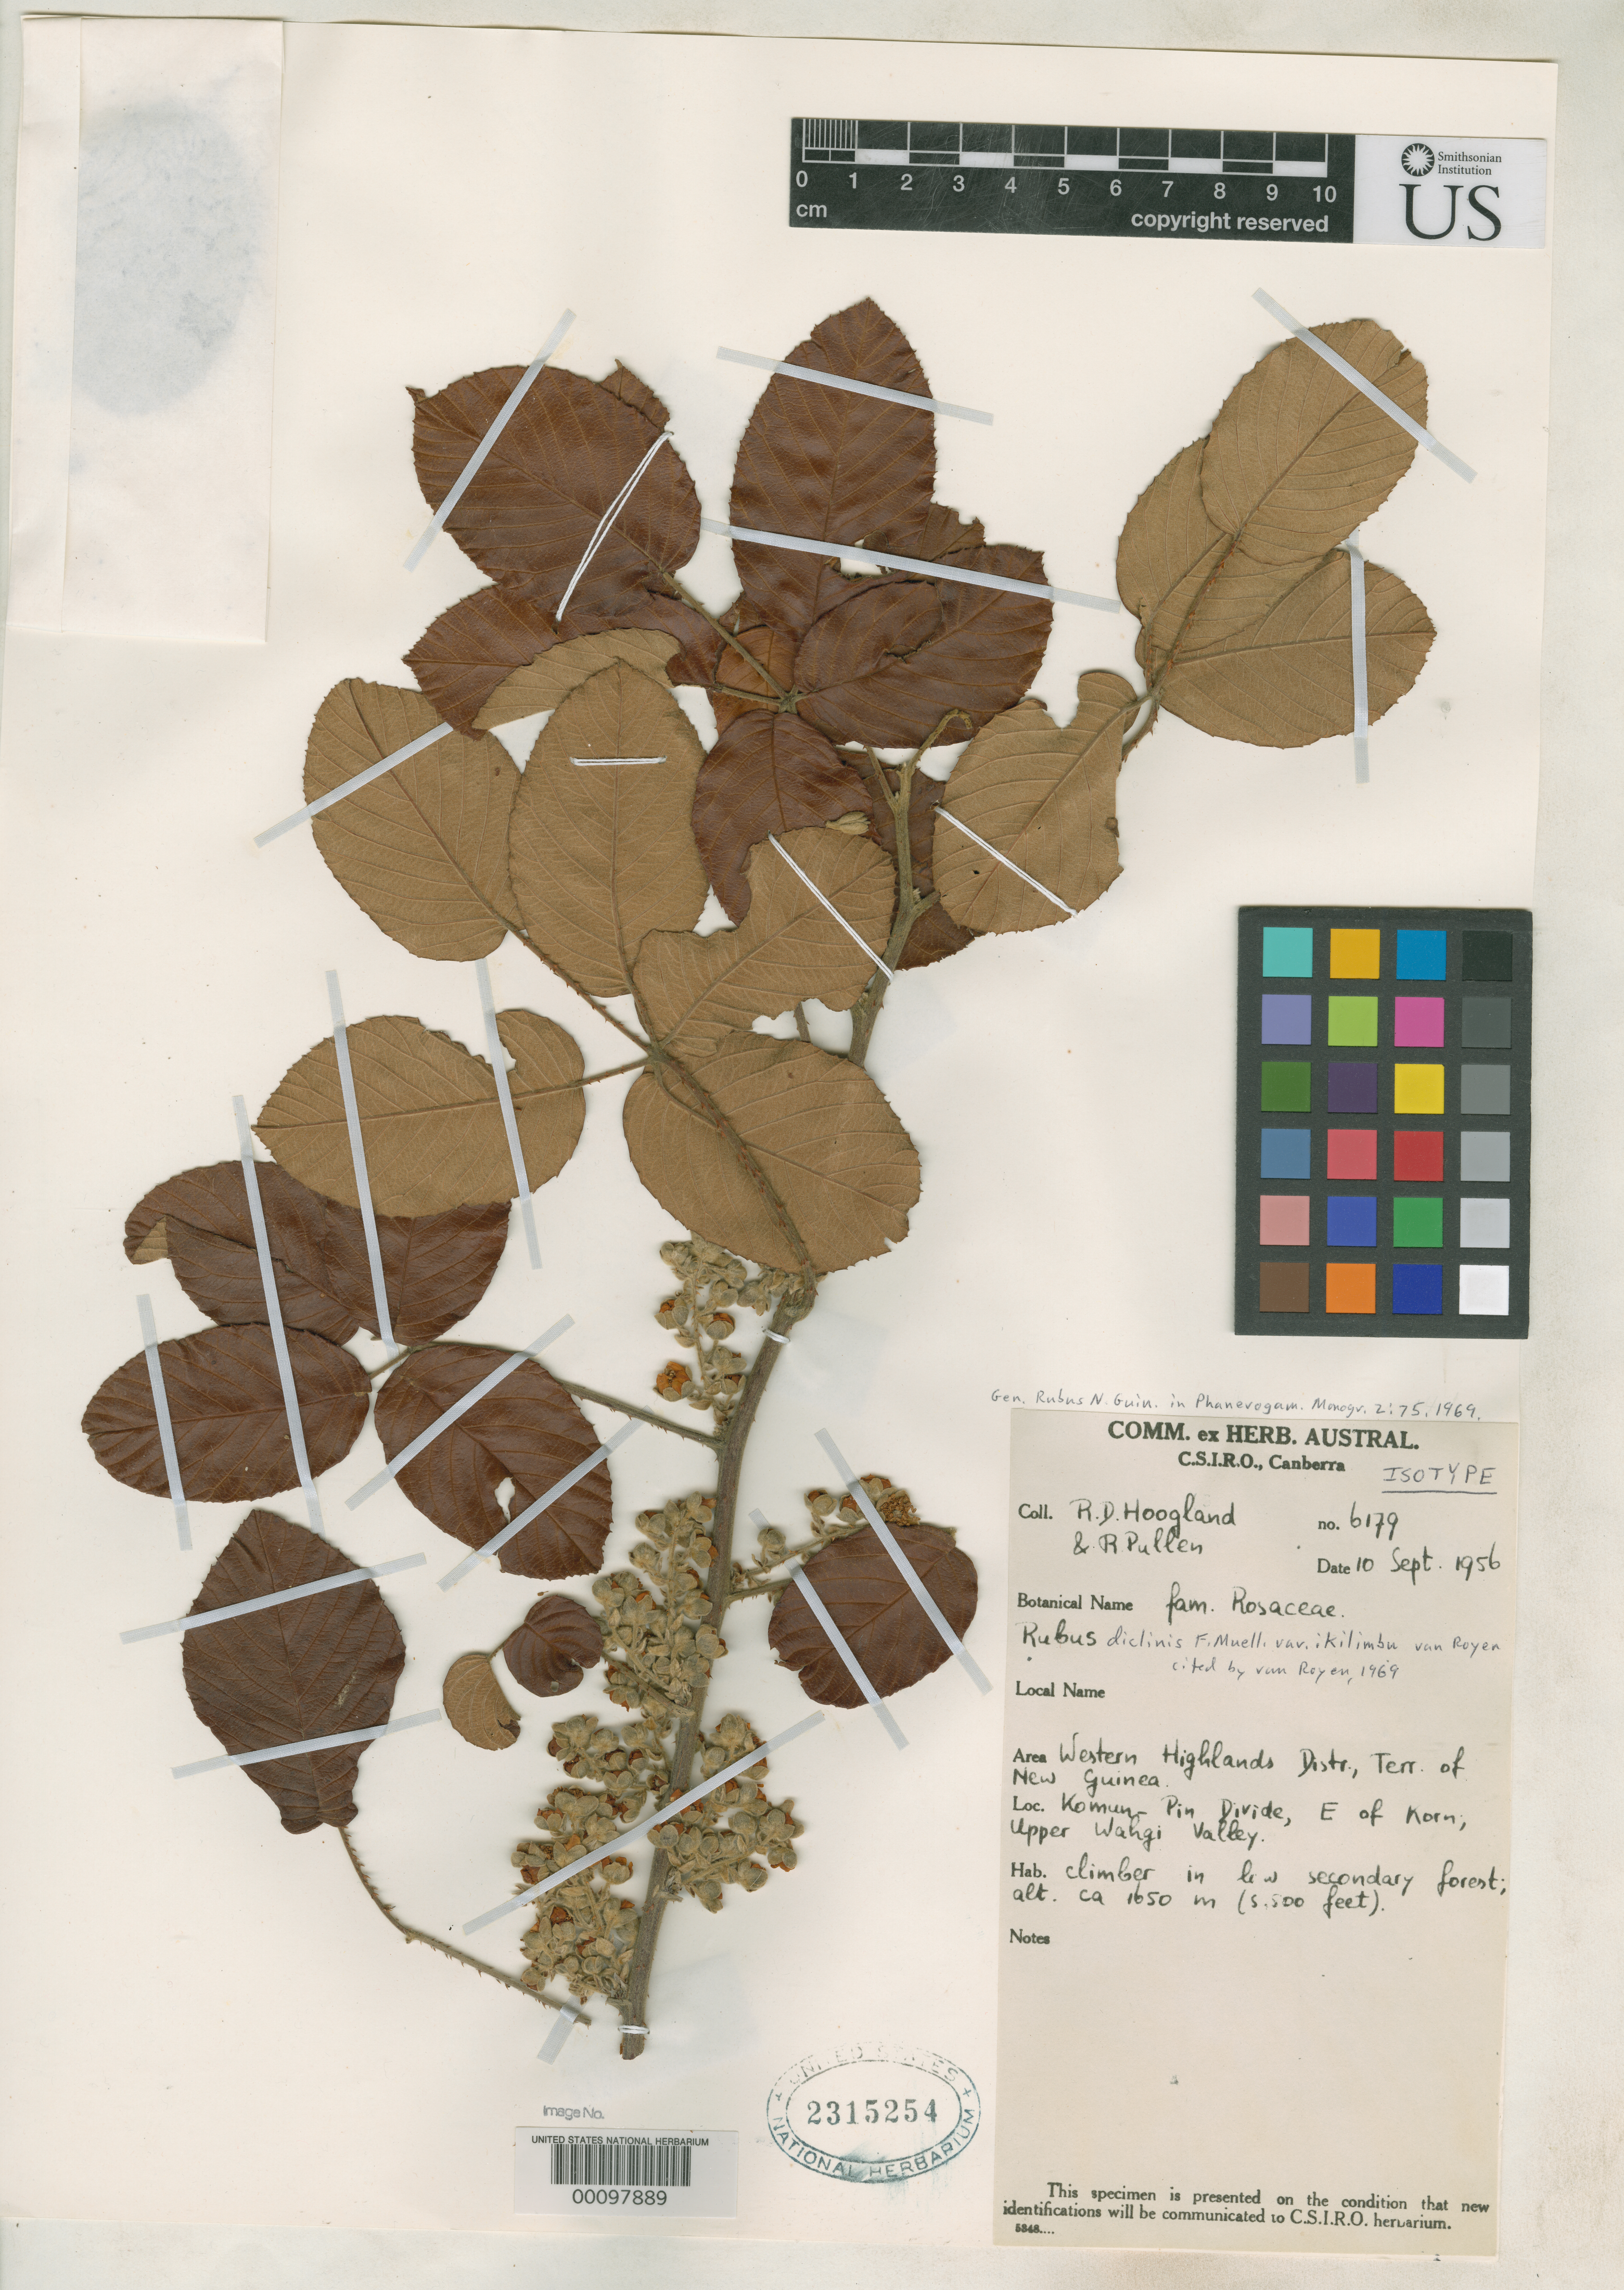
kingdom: Plantae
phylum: Tracheophyta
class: Magnoliopsida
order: Rosales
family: Rosaceae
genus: Rubus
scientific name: Rubus diclinis var. ikilimbu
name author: P. Royen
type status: Isotype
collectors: R. D. Hoogland & R. Pullen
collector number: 6179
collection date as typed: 10 Sep 1956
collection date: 1956-09-10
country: Papua New Guinea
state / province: Western Highlands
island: New Guinea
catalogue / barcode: US 2315254